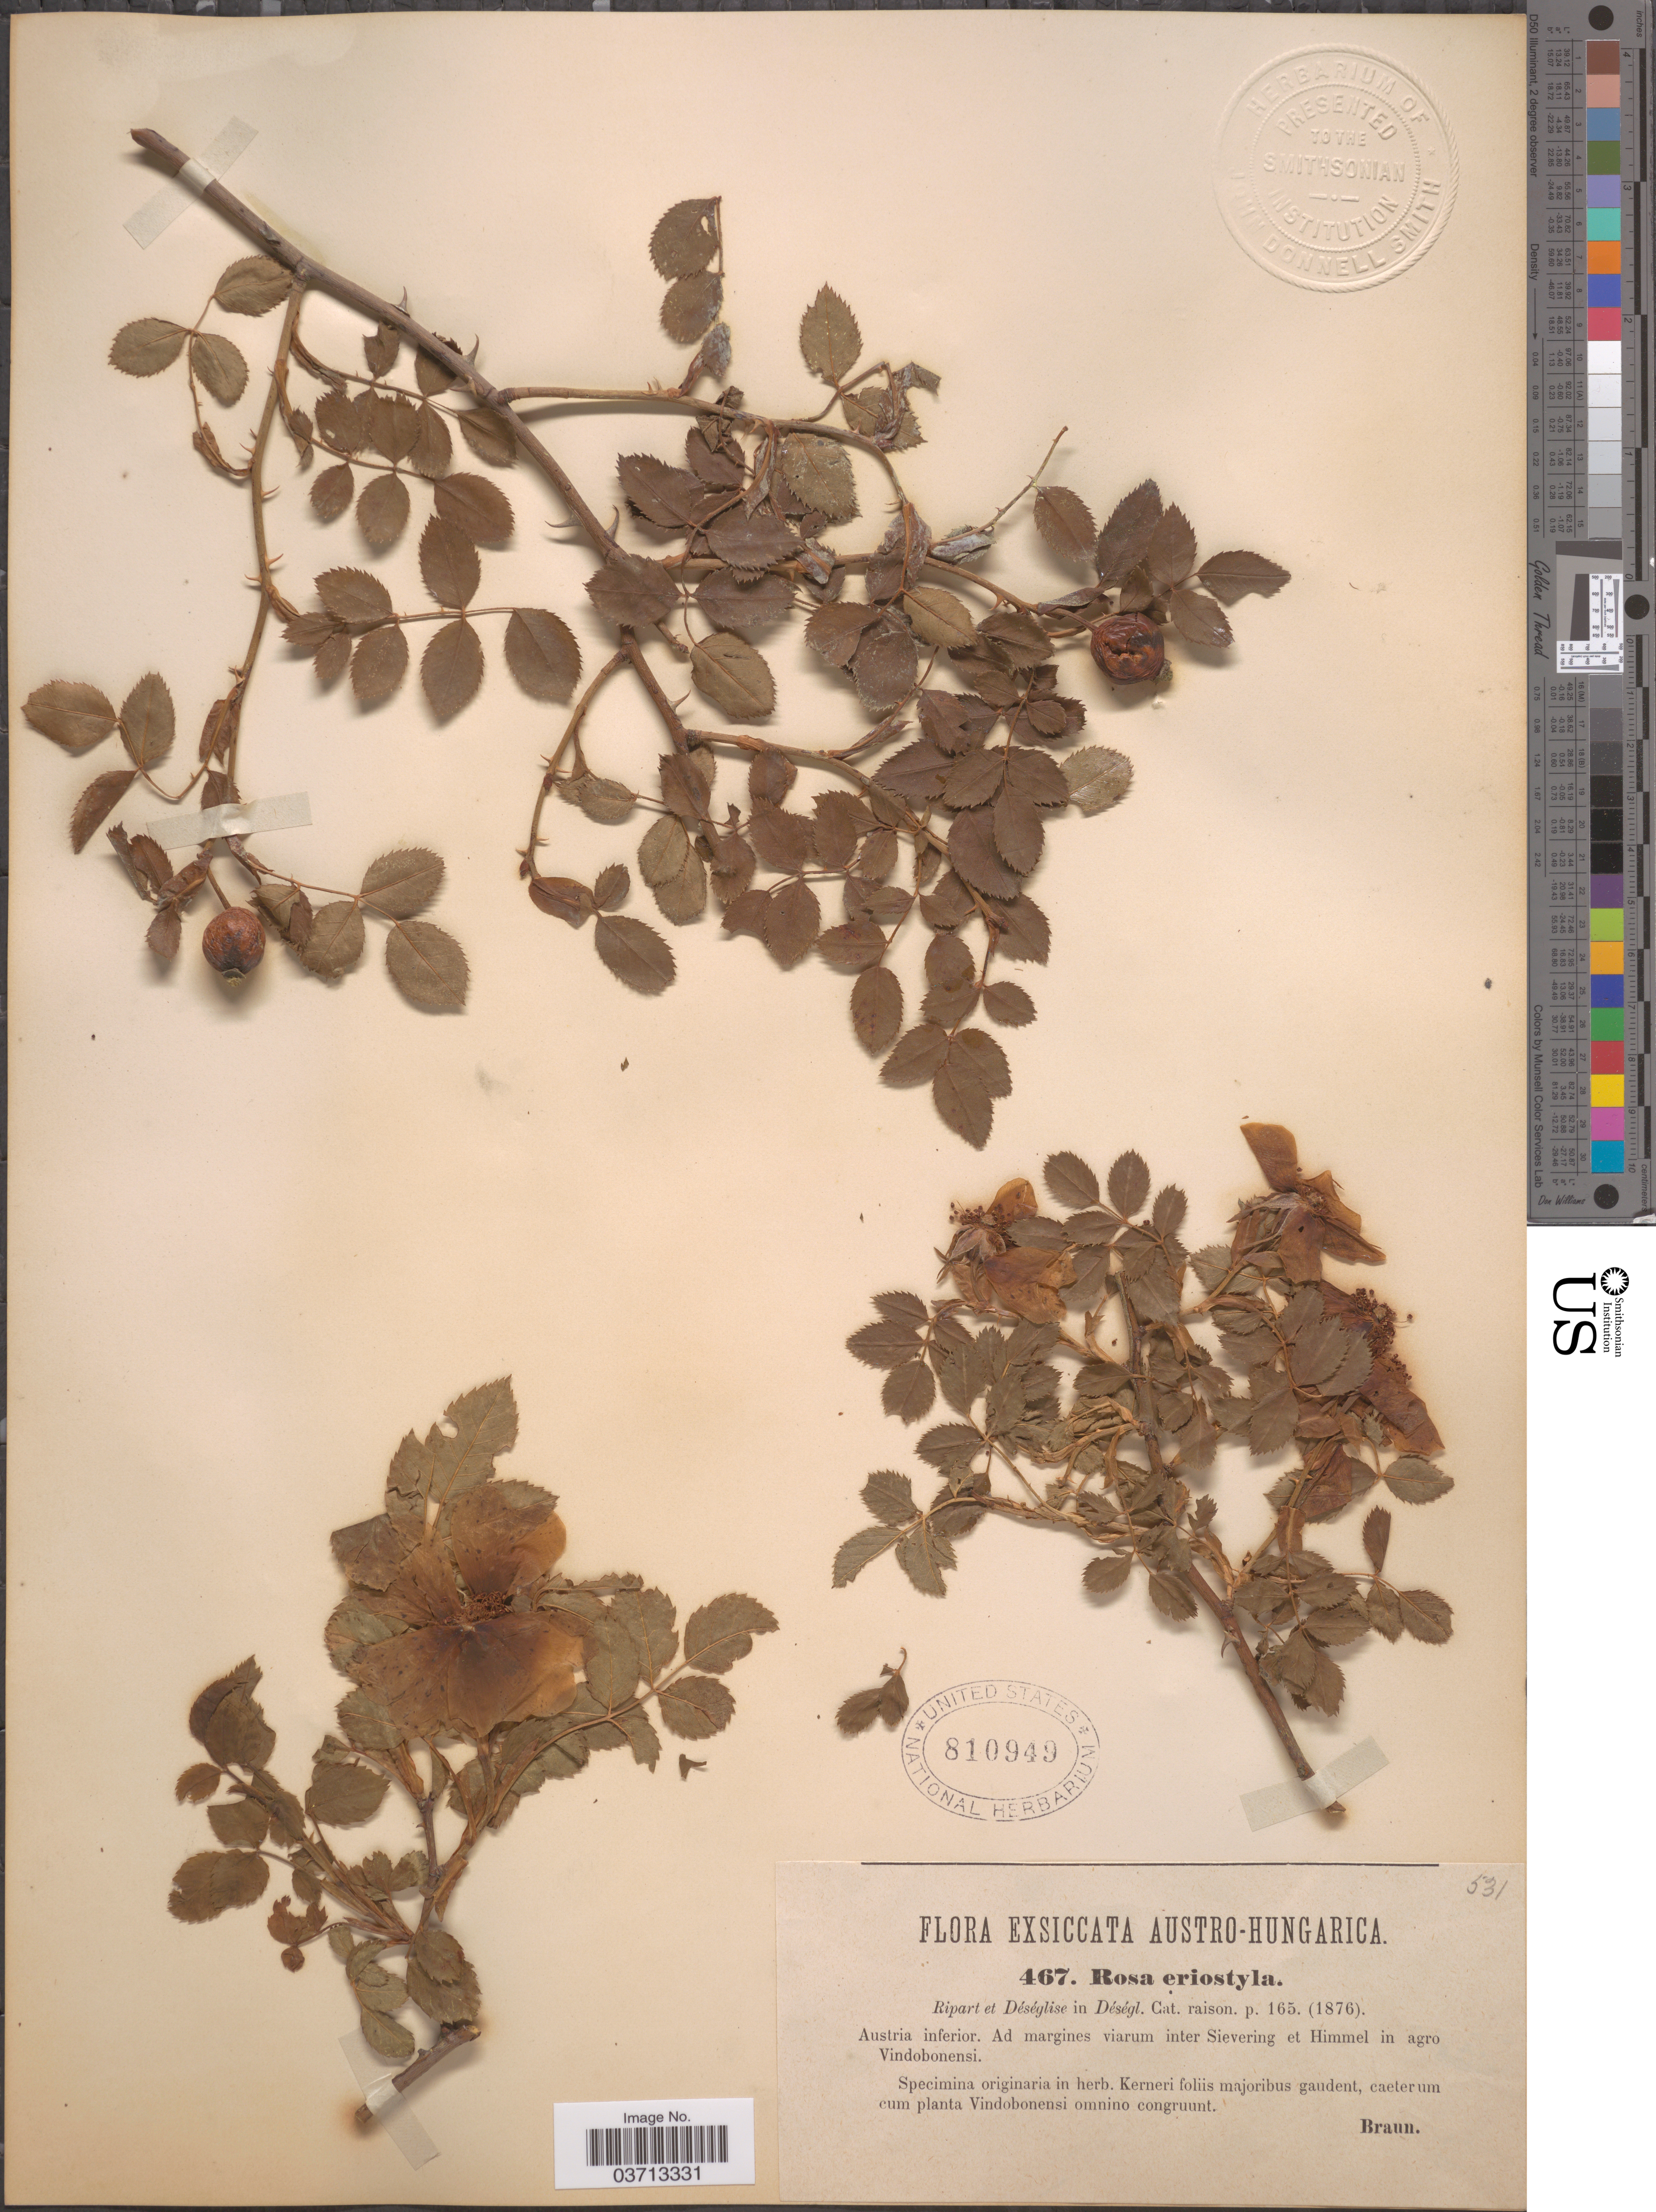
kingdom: Plantae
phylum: Tracheophyta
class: Magnoliopsida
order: Rosales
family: Rosaceae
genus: Rosa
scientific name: Rosa eriostyla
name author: Ripart & Déségl.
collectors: Braun, --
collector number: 467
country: Austria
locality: Austro-Hungarica. Austria inferior. Ad margines viarum inter Sievering et Himmel in agro Vindobonensi.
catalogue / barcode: US 810949